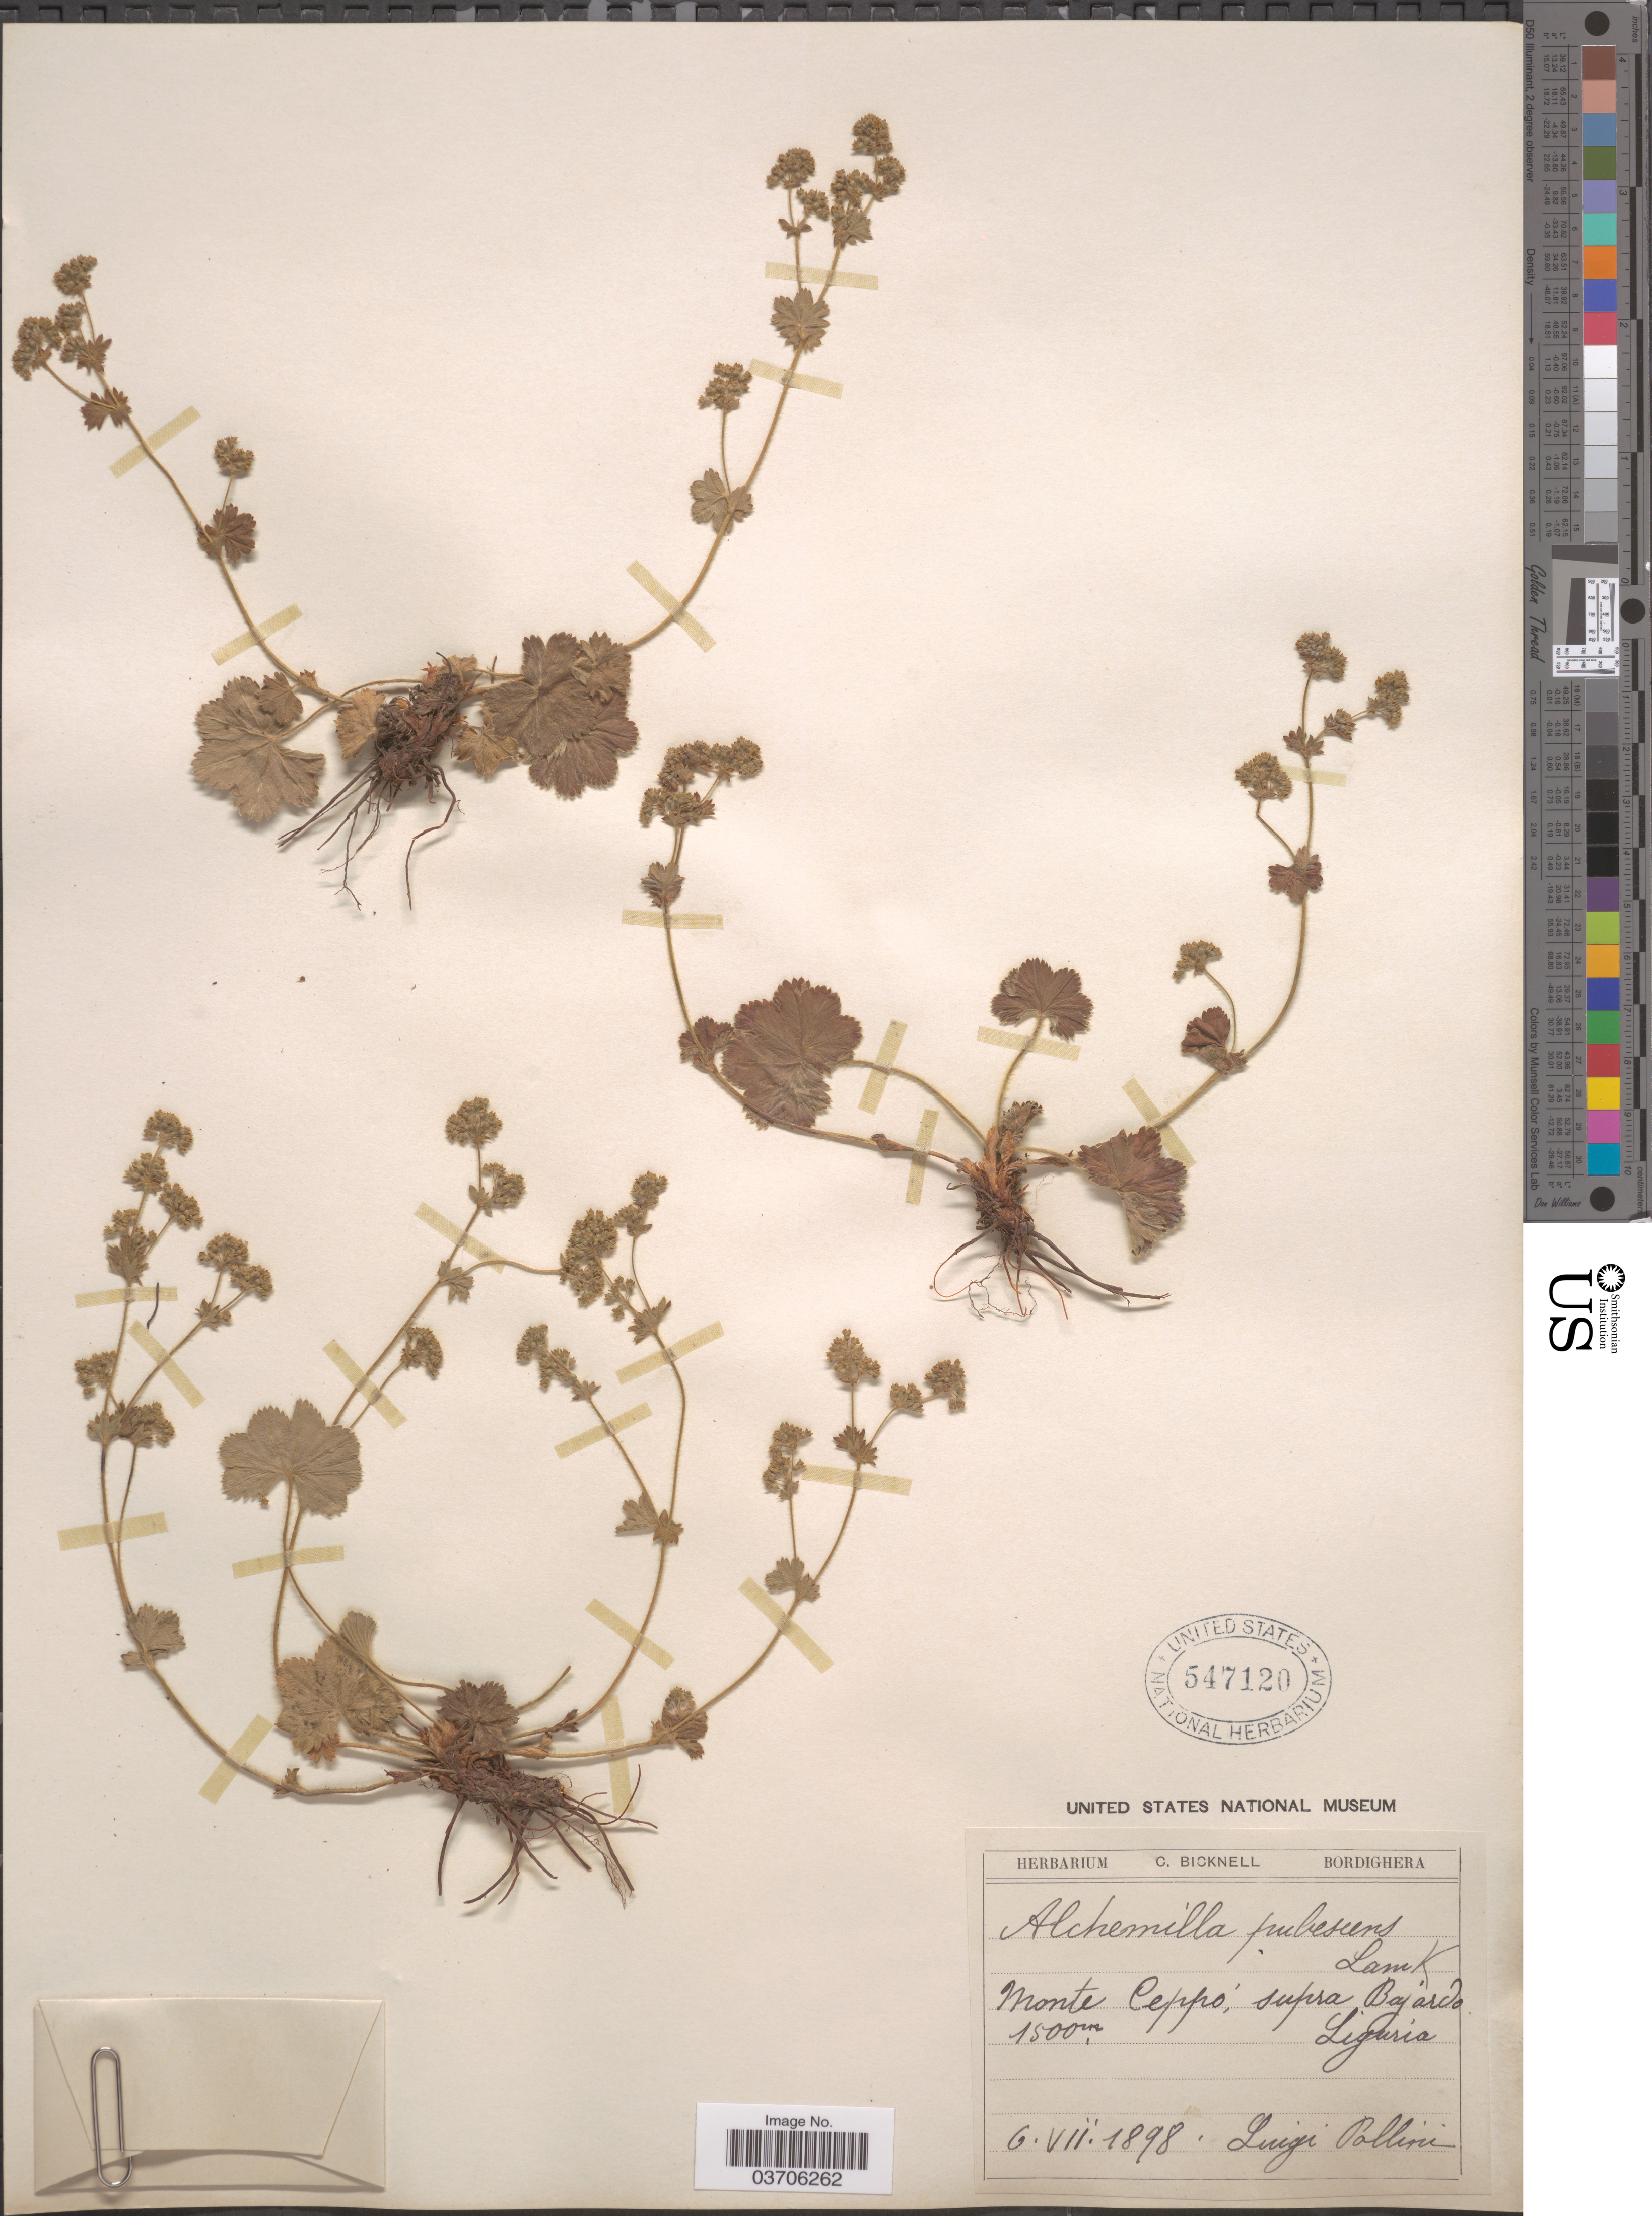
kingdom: Plantae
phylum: Tracheophyta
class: Magnoliopsida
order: Rosales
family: Rosaceae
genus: Alchemilla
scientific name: Alchemilla pubescens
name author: M. Bieb.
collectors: L. Pollini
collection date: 1898-07-06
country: Italy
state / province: Liguria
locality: Monte Ceppó, supra Bajardo.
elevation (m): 1500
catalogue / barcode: US 547120